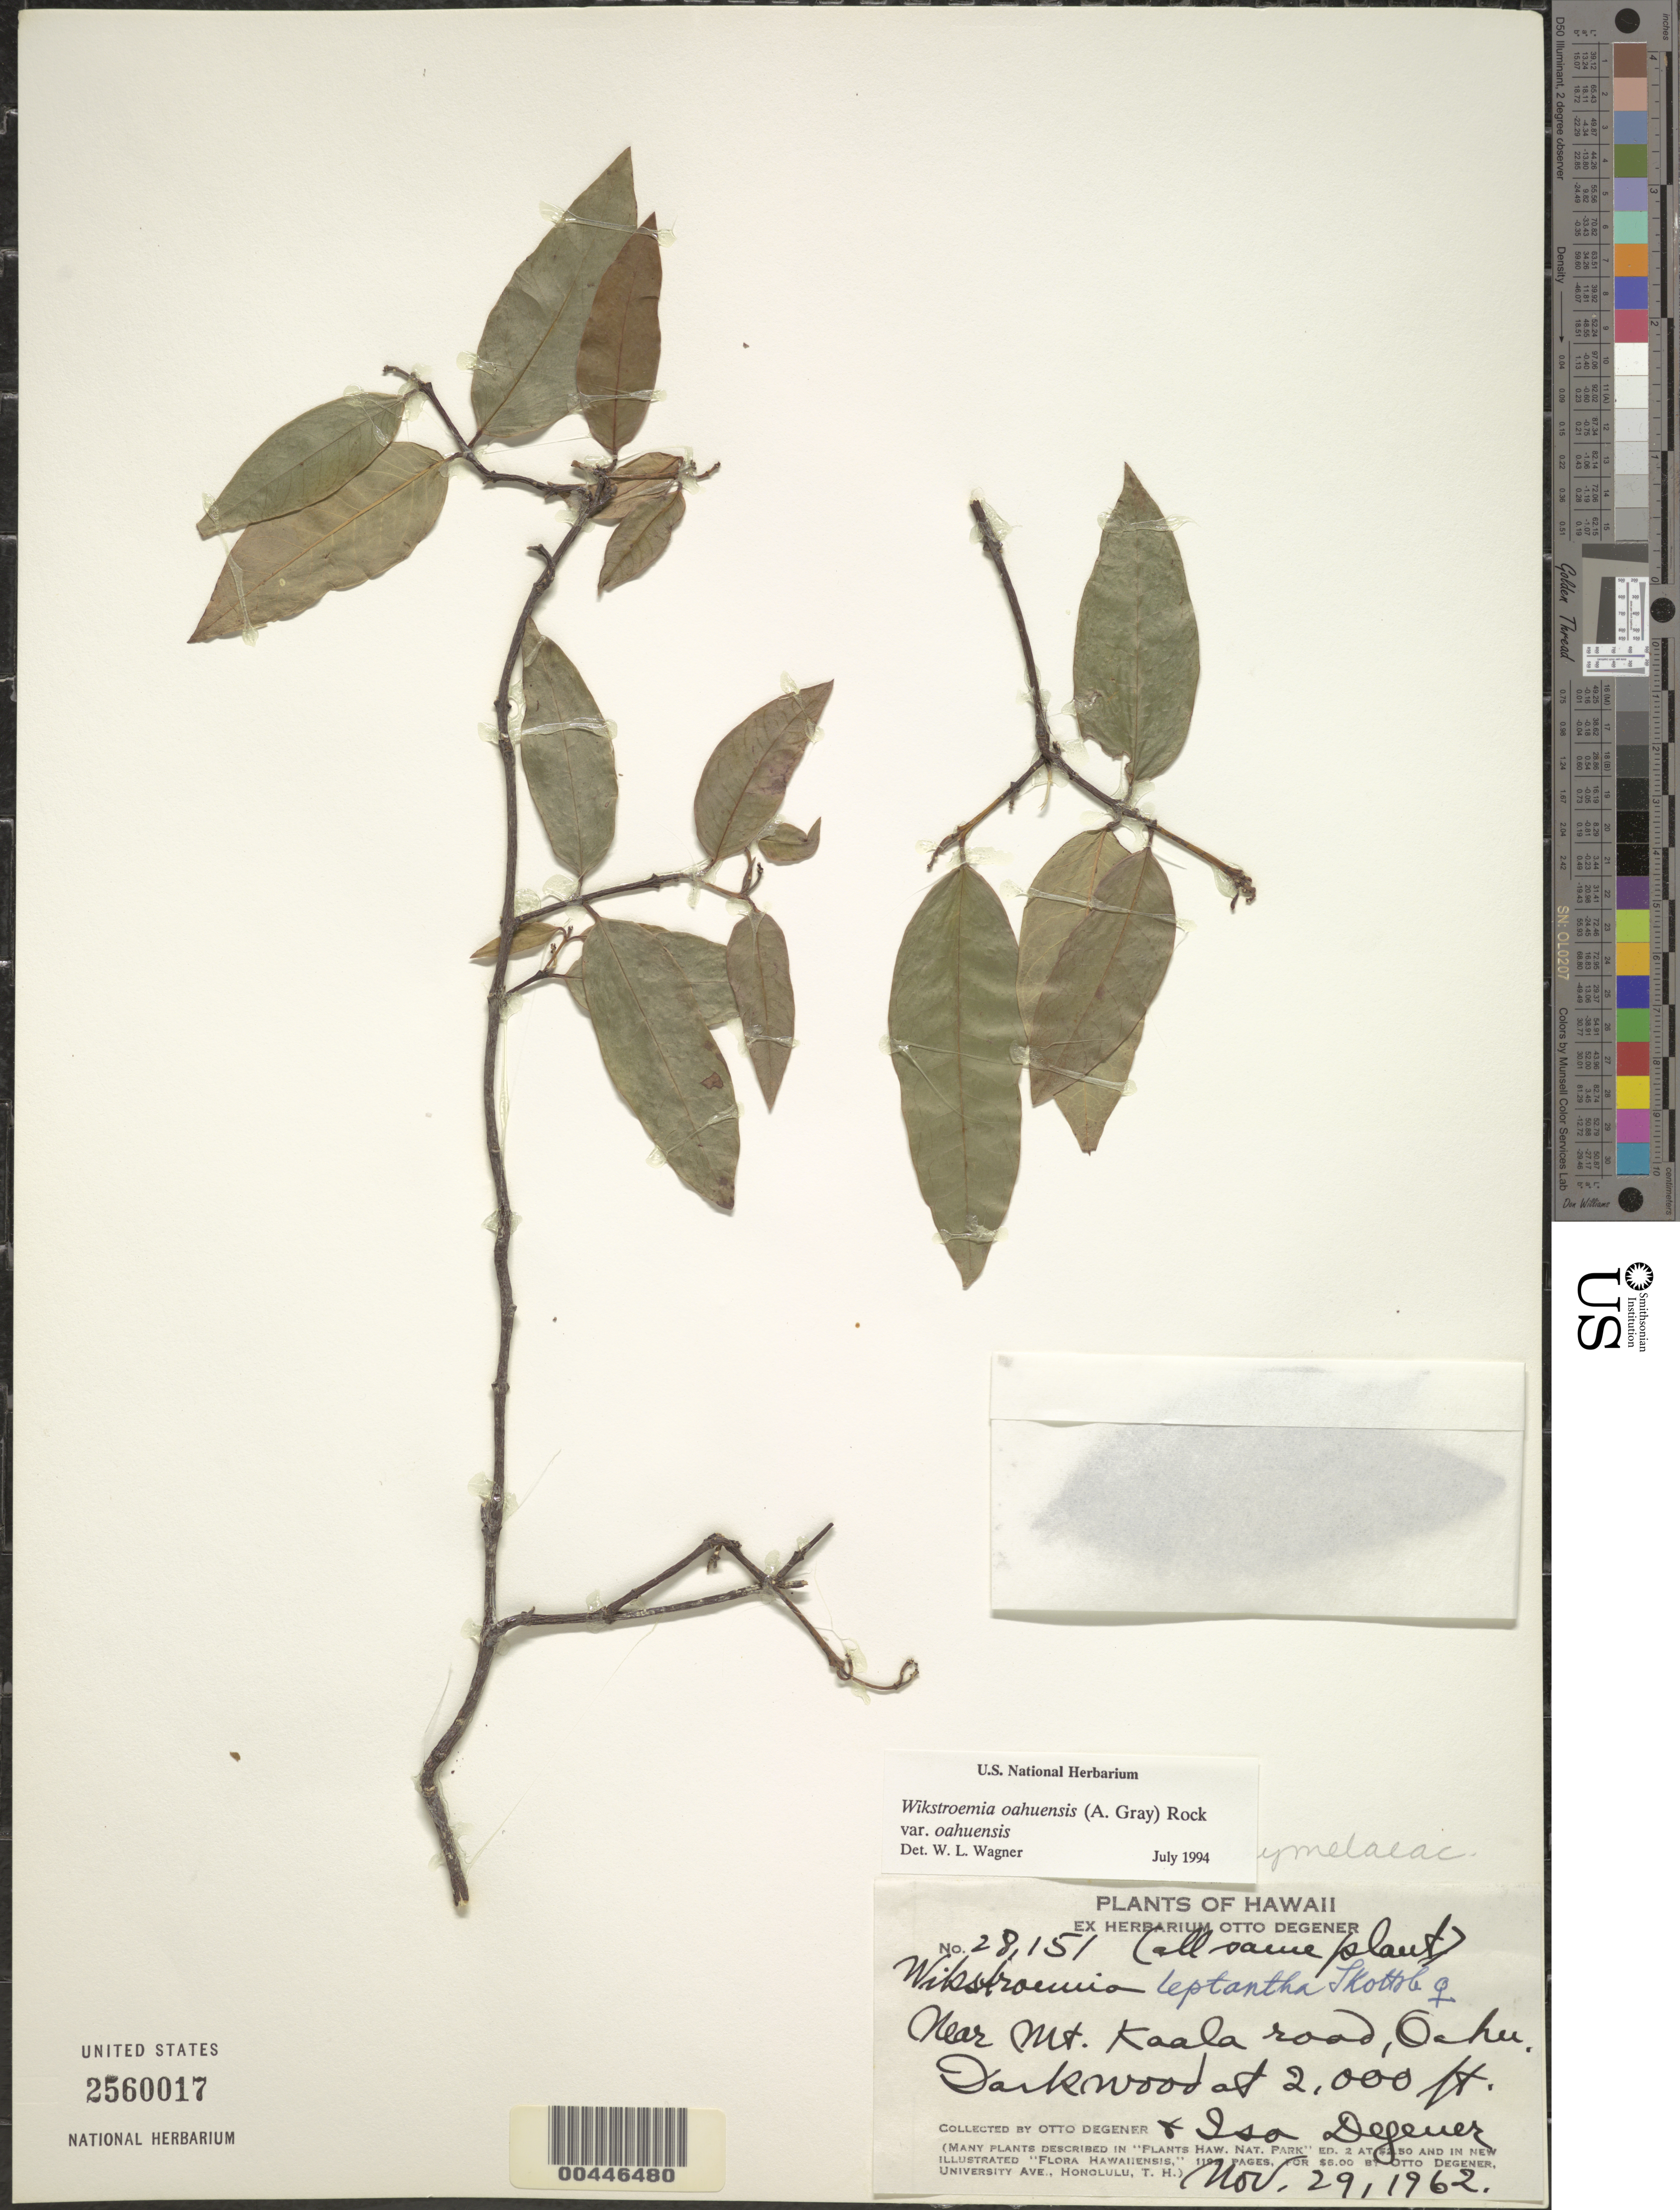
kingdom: Plantae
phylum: Tracheophyta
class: Magnoliopsida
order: Malvales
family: Thymelaeaceae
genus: Wikstroemia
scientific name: Wikstroemia oahuensis var. oahuensis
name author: (A. Gray) Rock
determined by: Wagner, W. L., (BOT), Smithsonian Institution - National Museum of Natural History (UNITED STATES)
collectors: O. Degener & I. Degener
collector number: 28151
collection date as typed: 29 Nov 1962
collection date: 1962-11-29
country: United States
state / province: Hawaii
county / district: Honolulu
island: Oahu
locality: Near Mt. Kaala rd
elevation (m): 610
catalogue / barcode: US 2560017